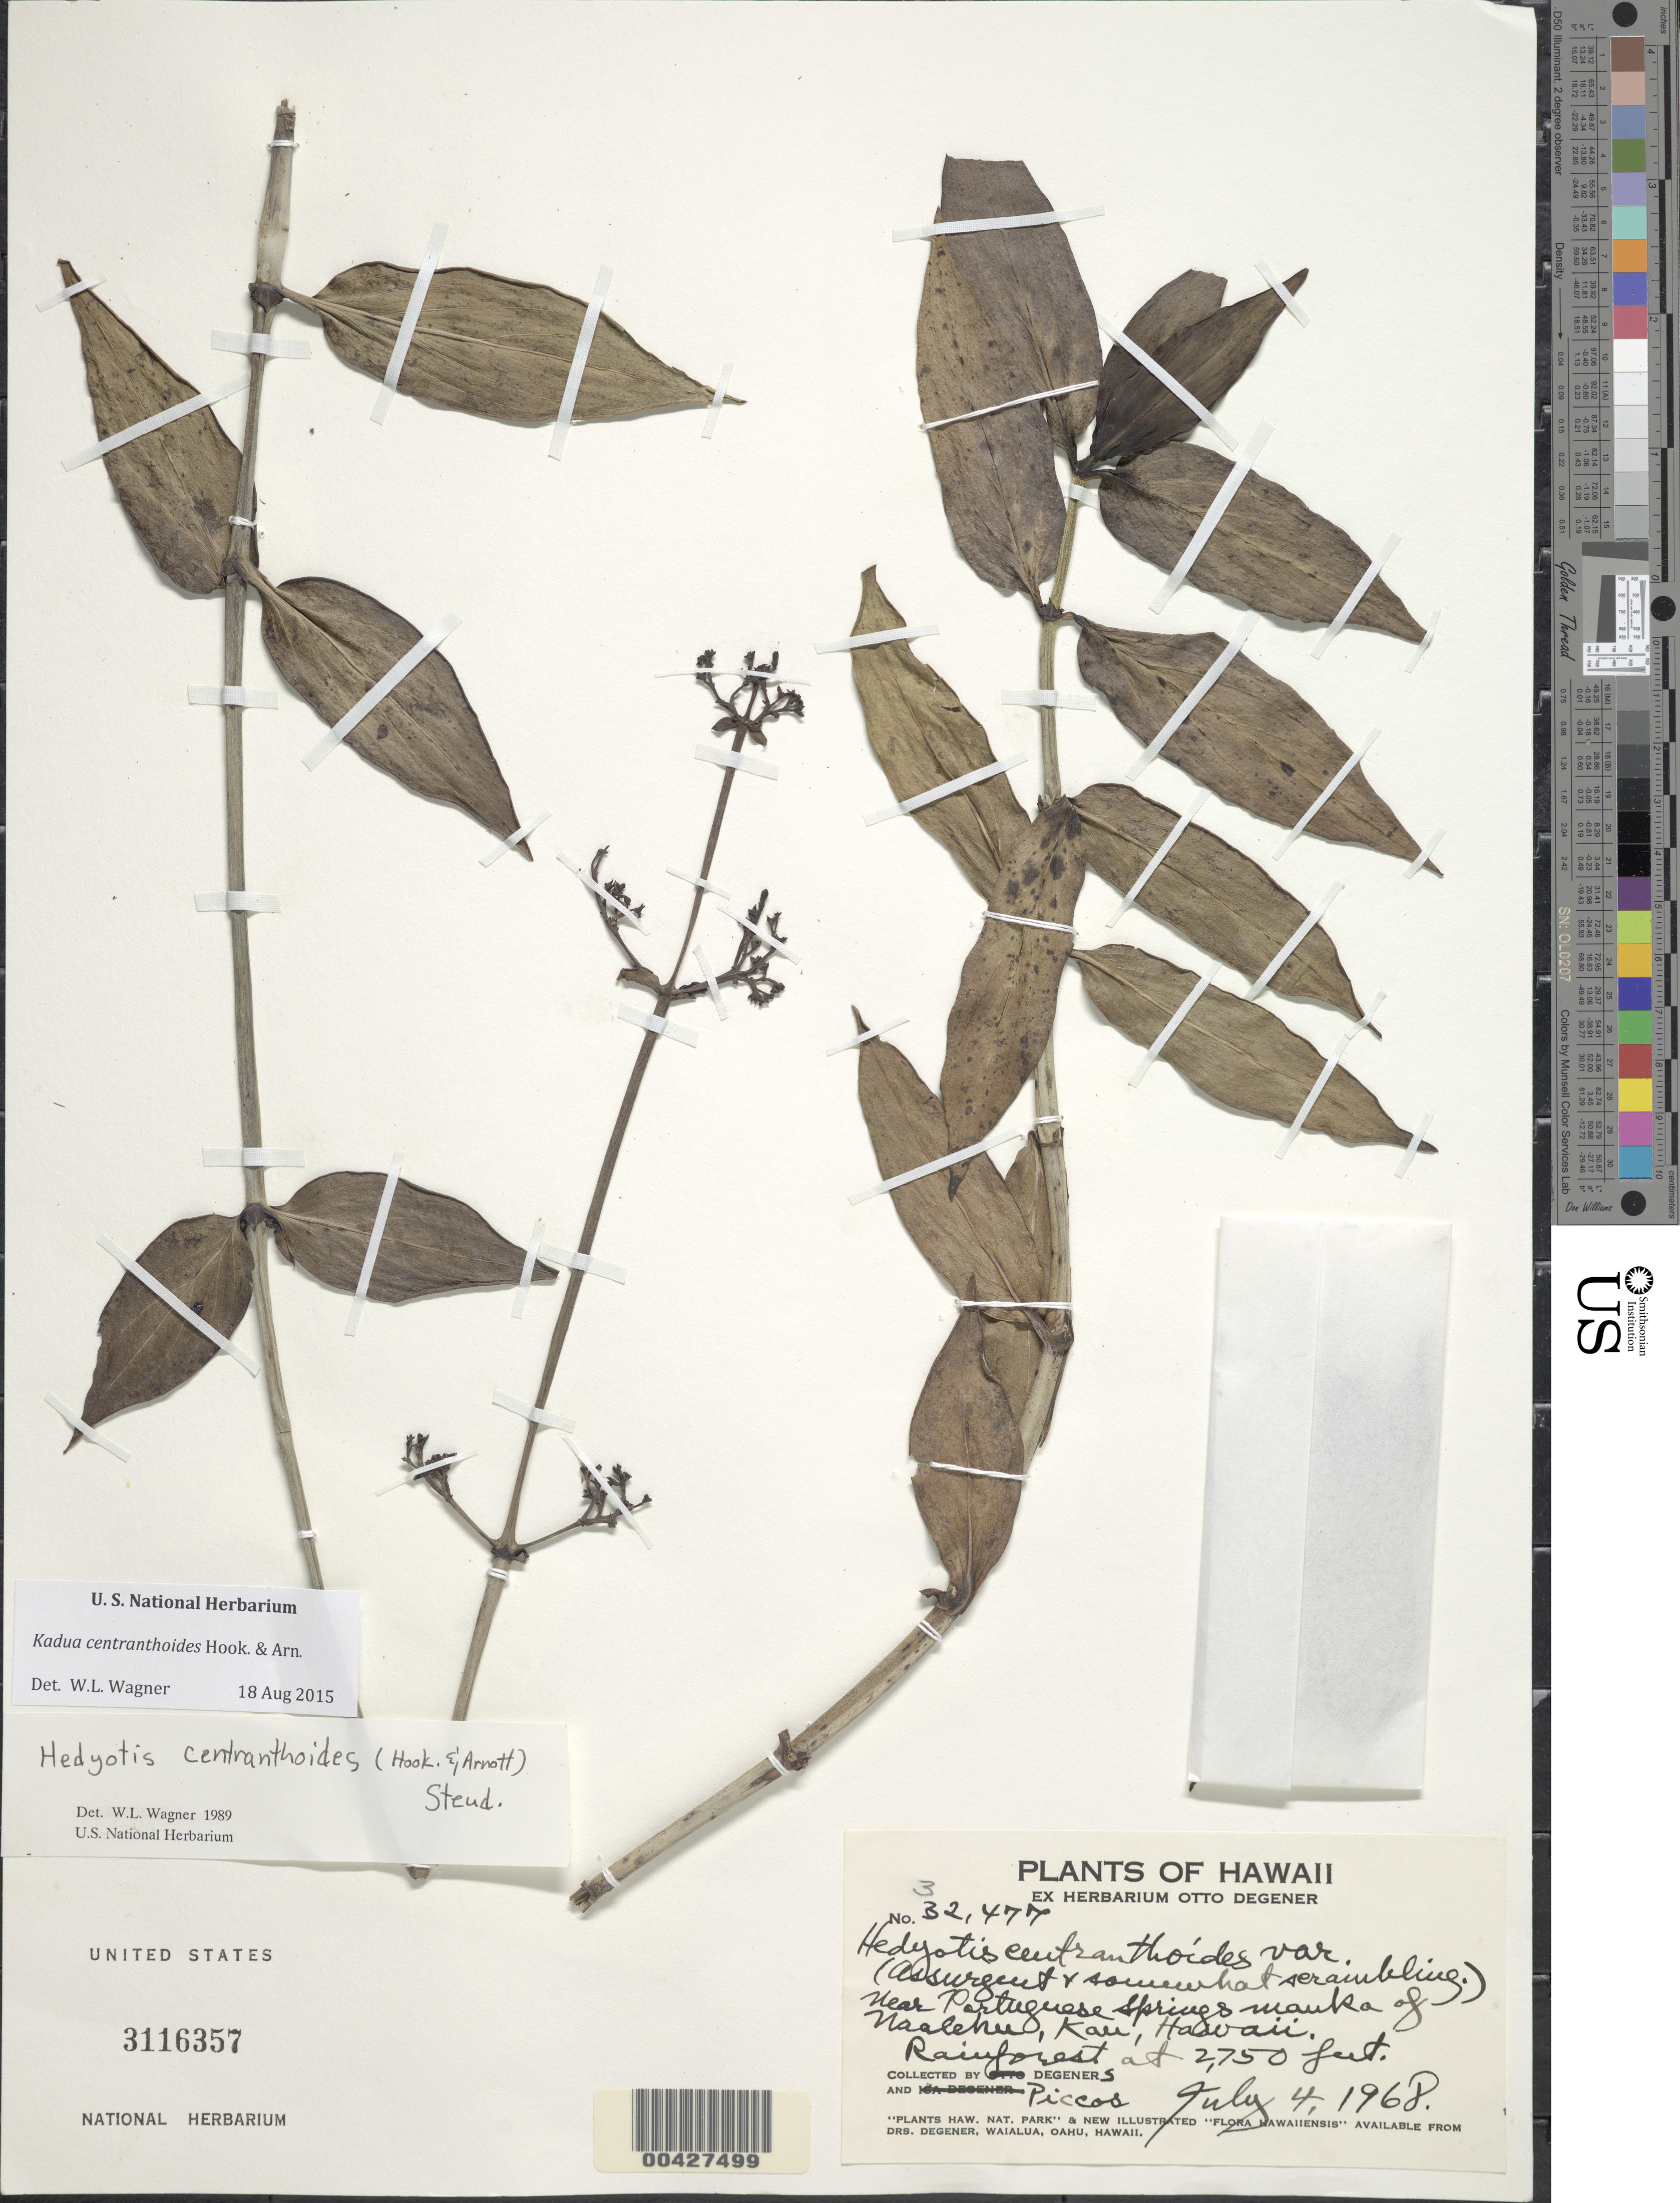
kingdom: Plantae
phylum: Tracheophyta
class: Magnoliopsida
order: Gentianales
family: Rubiaceae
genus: Kadua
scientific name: Kadua centranthoides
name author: Hook. & Arn.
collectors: O. Degener, I. Degener & Piccos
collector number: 32477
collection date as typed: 4 Jul 1968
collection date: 1968-07-04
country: United States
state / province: Hawaii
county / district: Hawaii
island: Hawaii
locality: Near Portuguese Springs mauka of Naalehu, Kau.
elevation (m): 838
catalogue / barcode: US 3116357